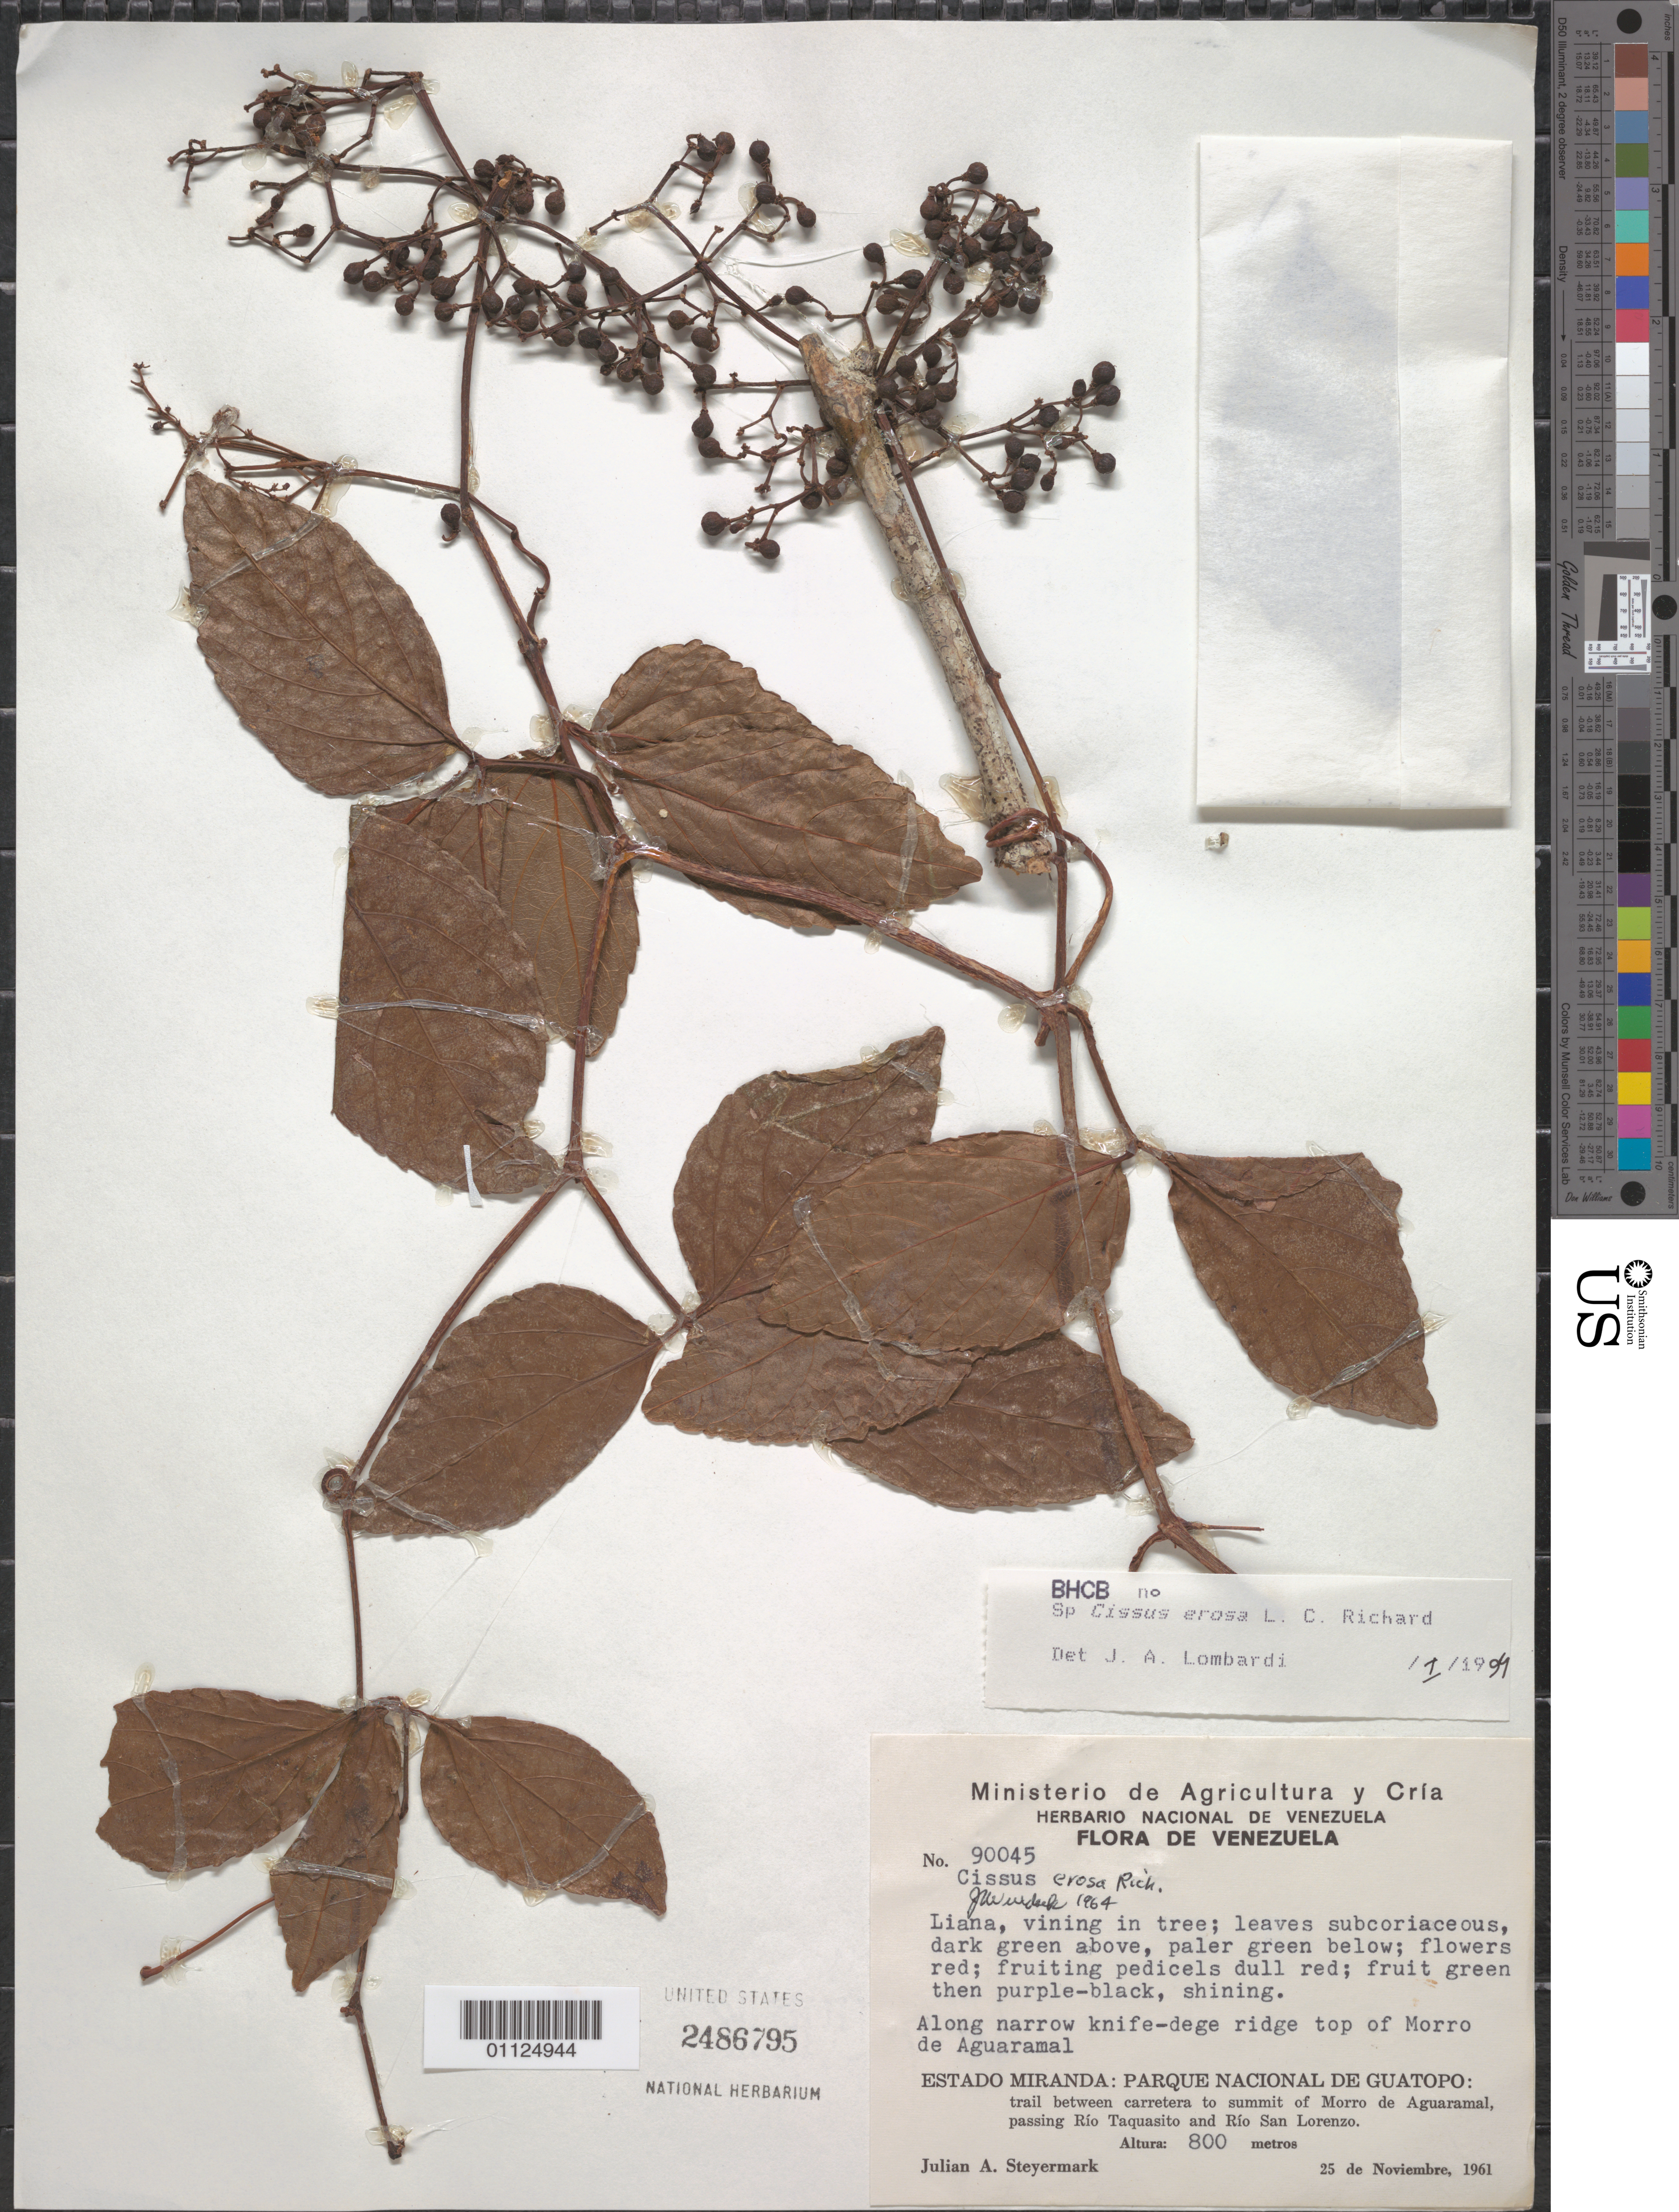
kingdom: Plantae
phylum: Tracheophyta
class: Magnoliopsida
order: Vitales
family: Vitaceae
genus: Cissus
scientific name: Cissus erosa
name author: Rich.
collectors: J. Steyermark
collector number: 90045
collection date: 1961-11-25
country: Venezuela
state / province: Miranda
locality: Along narrow knife-dege ridge top of Morro de Aguaramal. Parque Nacional de Guatopo.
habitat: Liana, vining in tree.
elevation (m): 800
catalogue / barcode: US 2486795